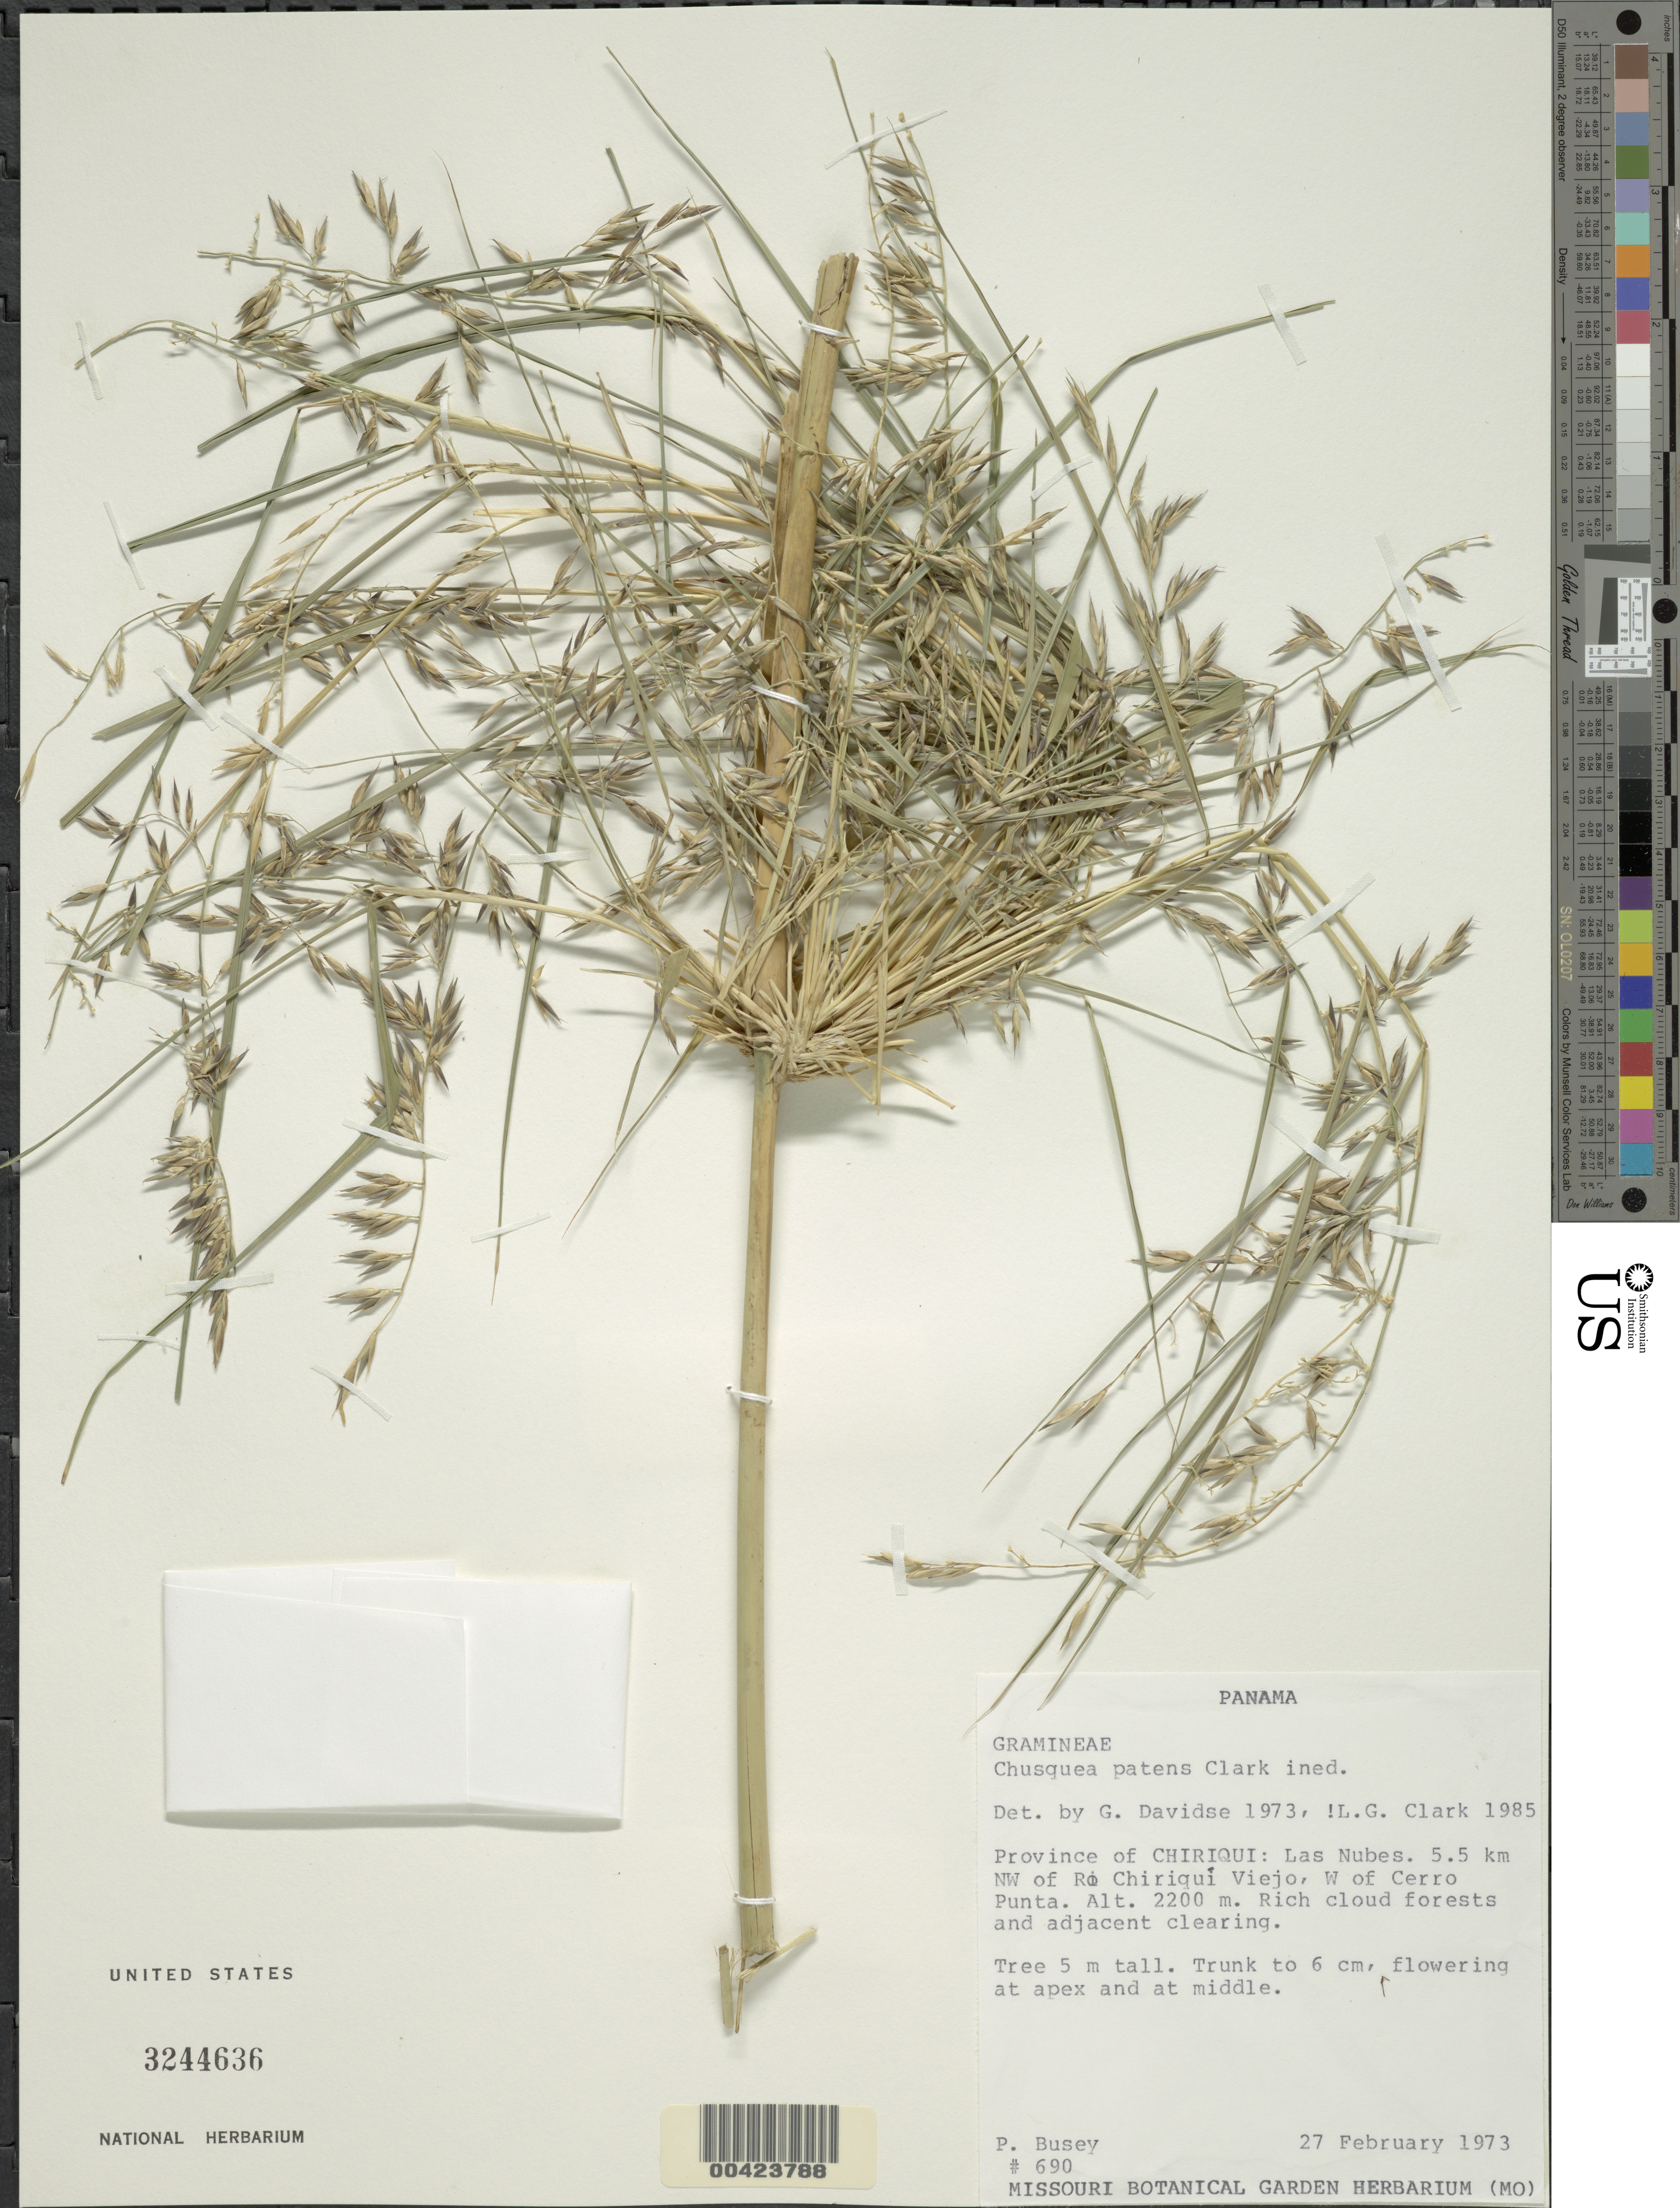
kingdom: Plantae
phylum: Tracheophyta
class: Liliopsida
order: Poales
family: Poaceae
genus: Chusquea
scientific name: Chusquea patens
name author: L.G. Clark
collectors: P. Busey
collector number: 690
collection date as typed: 27 Feb 1973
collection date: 1973-02-27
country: Panama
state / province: Chiriquí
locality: Las Nubes. 5.5 km NW of Rio Chiriquí Viejo, W ofCerro Punta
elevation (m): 2200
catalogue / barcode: US 3244636